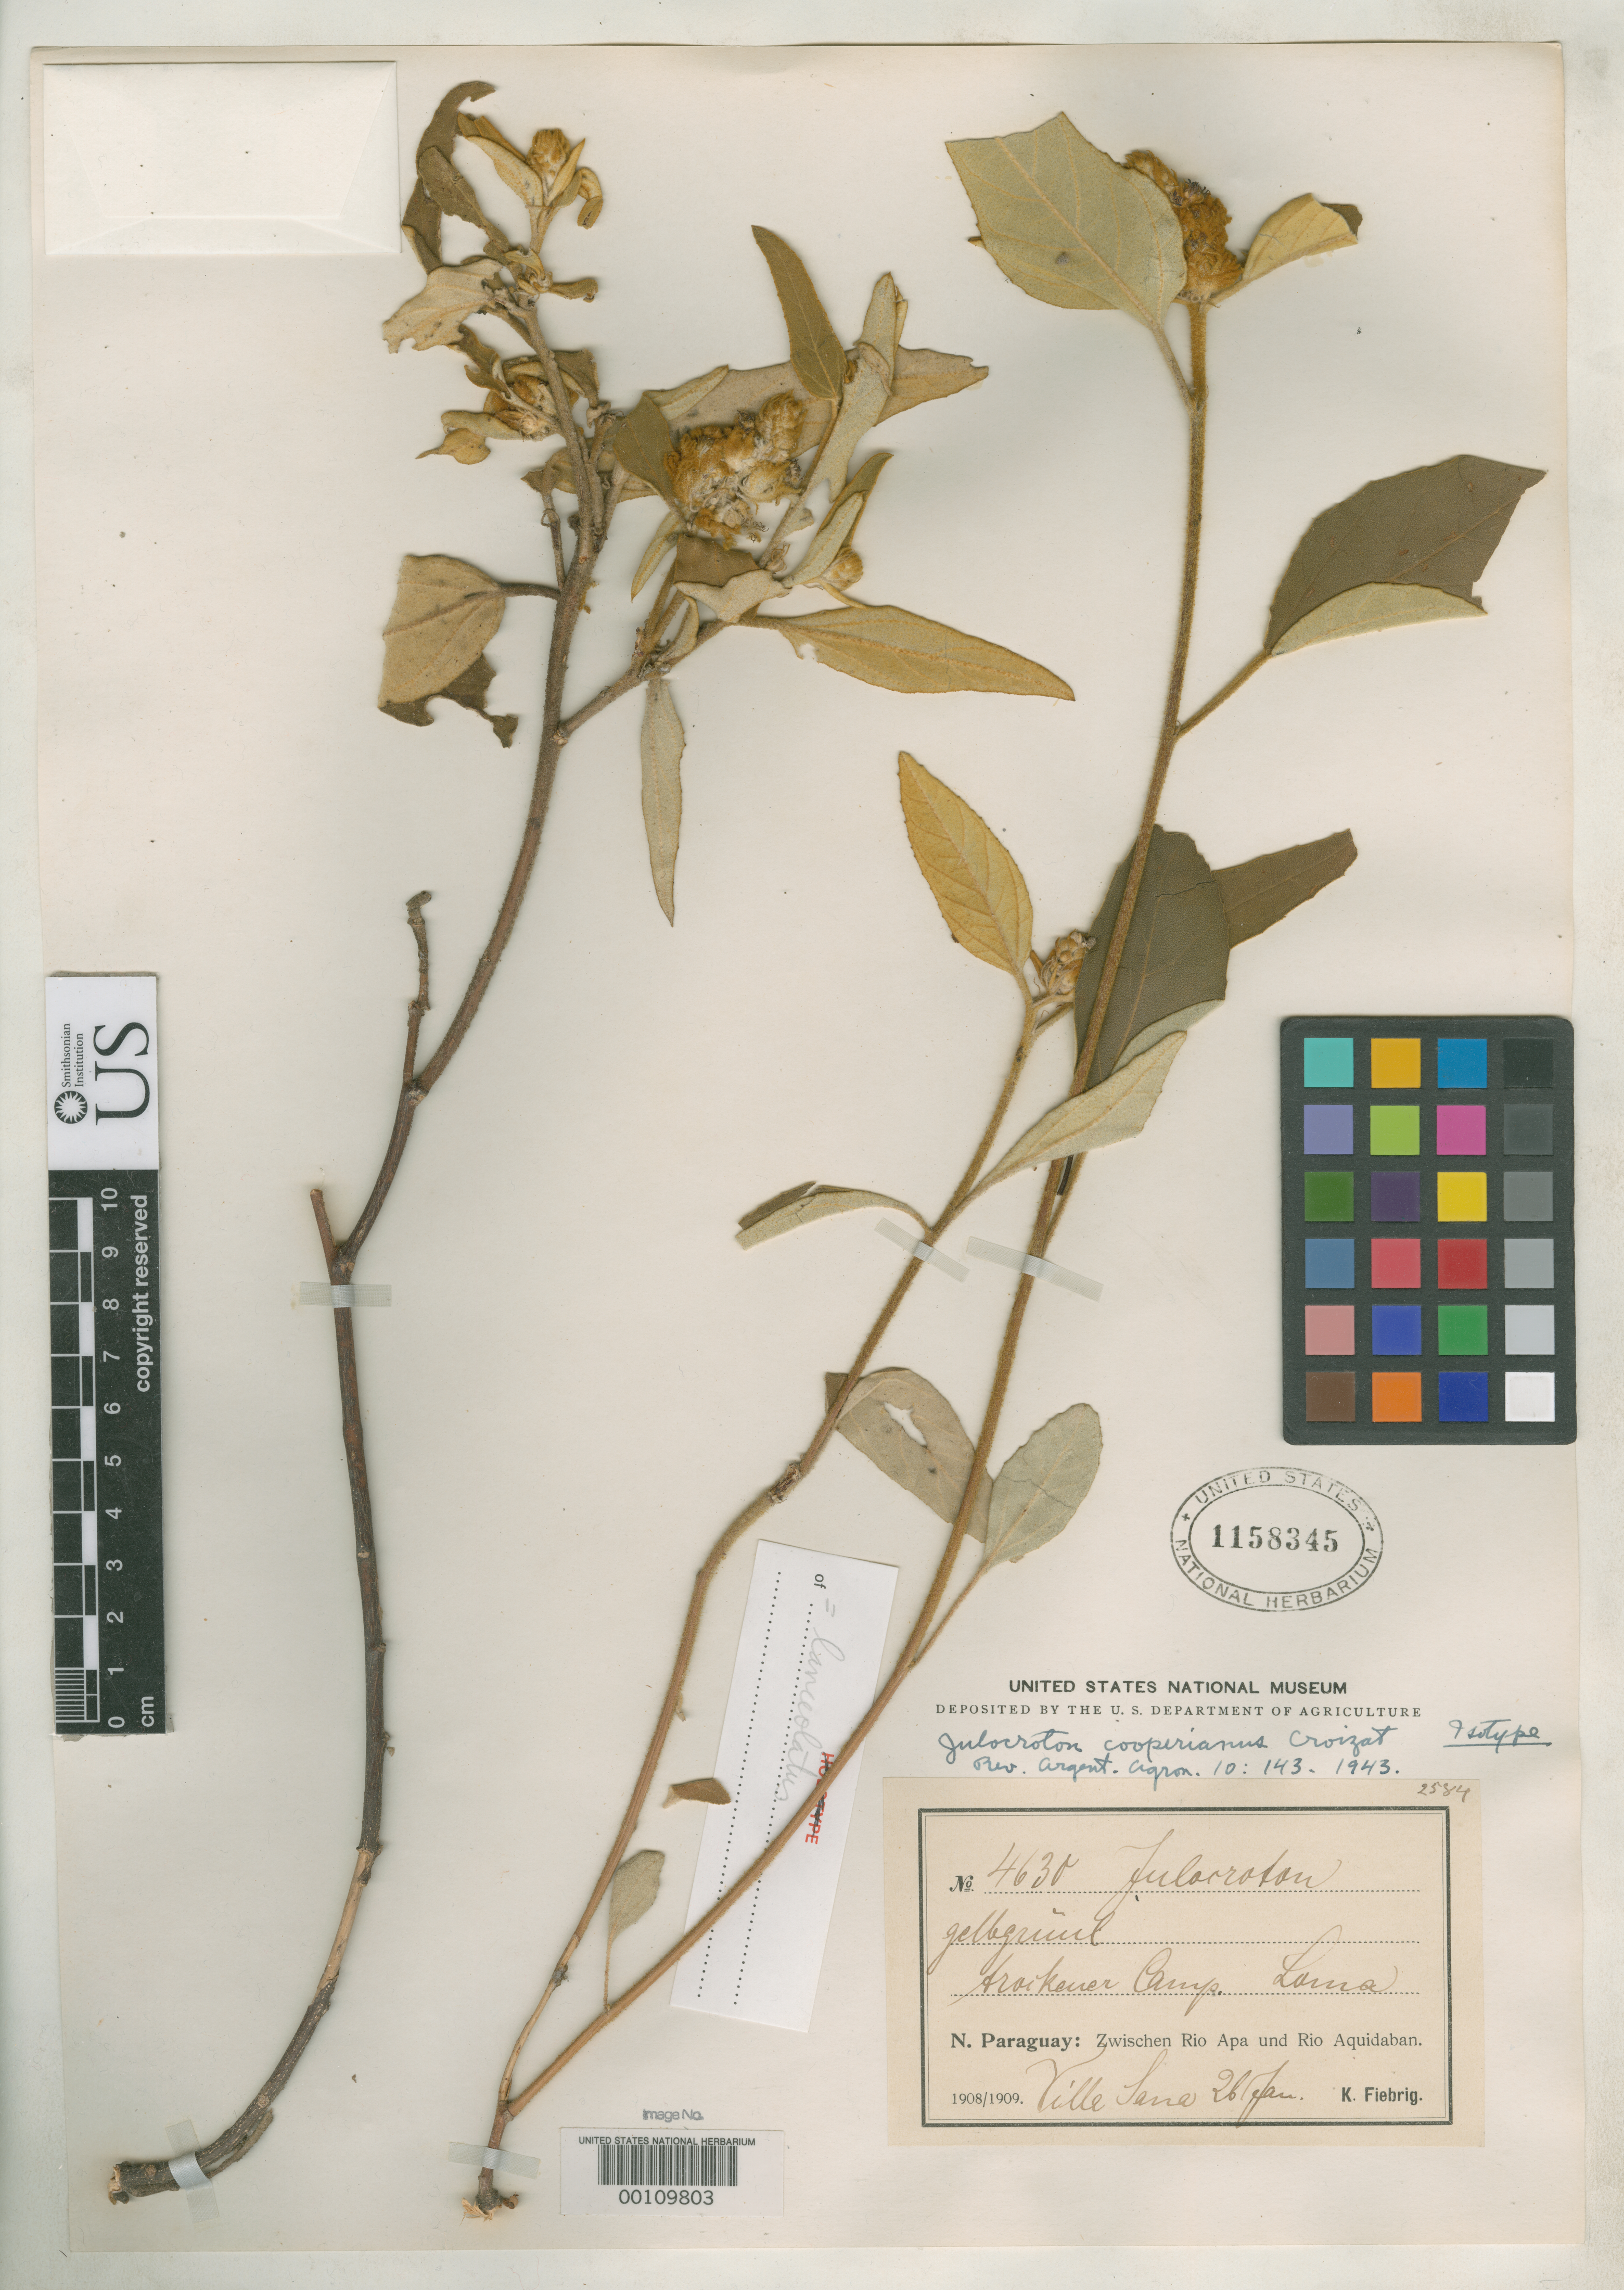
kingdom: Plantae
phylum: Tracheophyta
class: Magnoliopsida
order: Malpighiales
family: Euphorbiaceae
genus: Julocroton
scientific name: Julocroton cooperianus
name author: Croizat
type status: Isotype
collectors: K. Fiebrig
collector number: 4630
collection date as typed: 1908 to -- --- 1909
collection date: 1908/1909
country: Paraguay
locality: Between Rio Apa & Rio Aquidaban.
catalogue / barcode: US 1158345